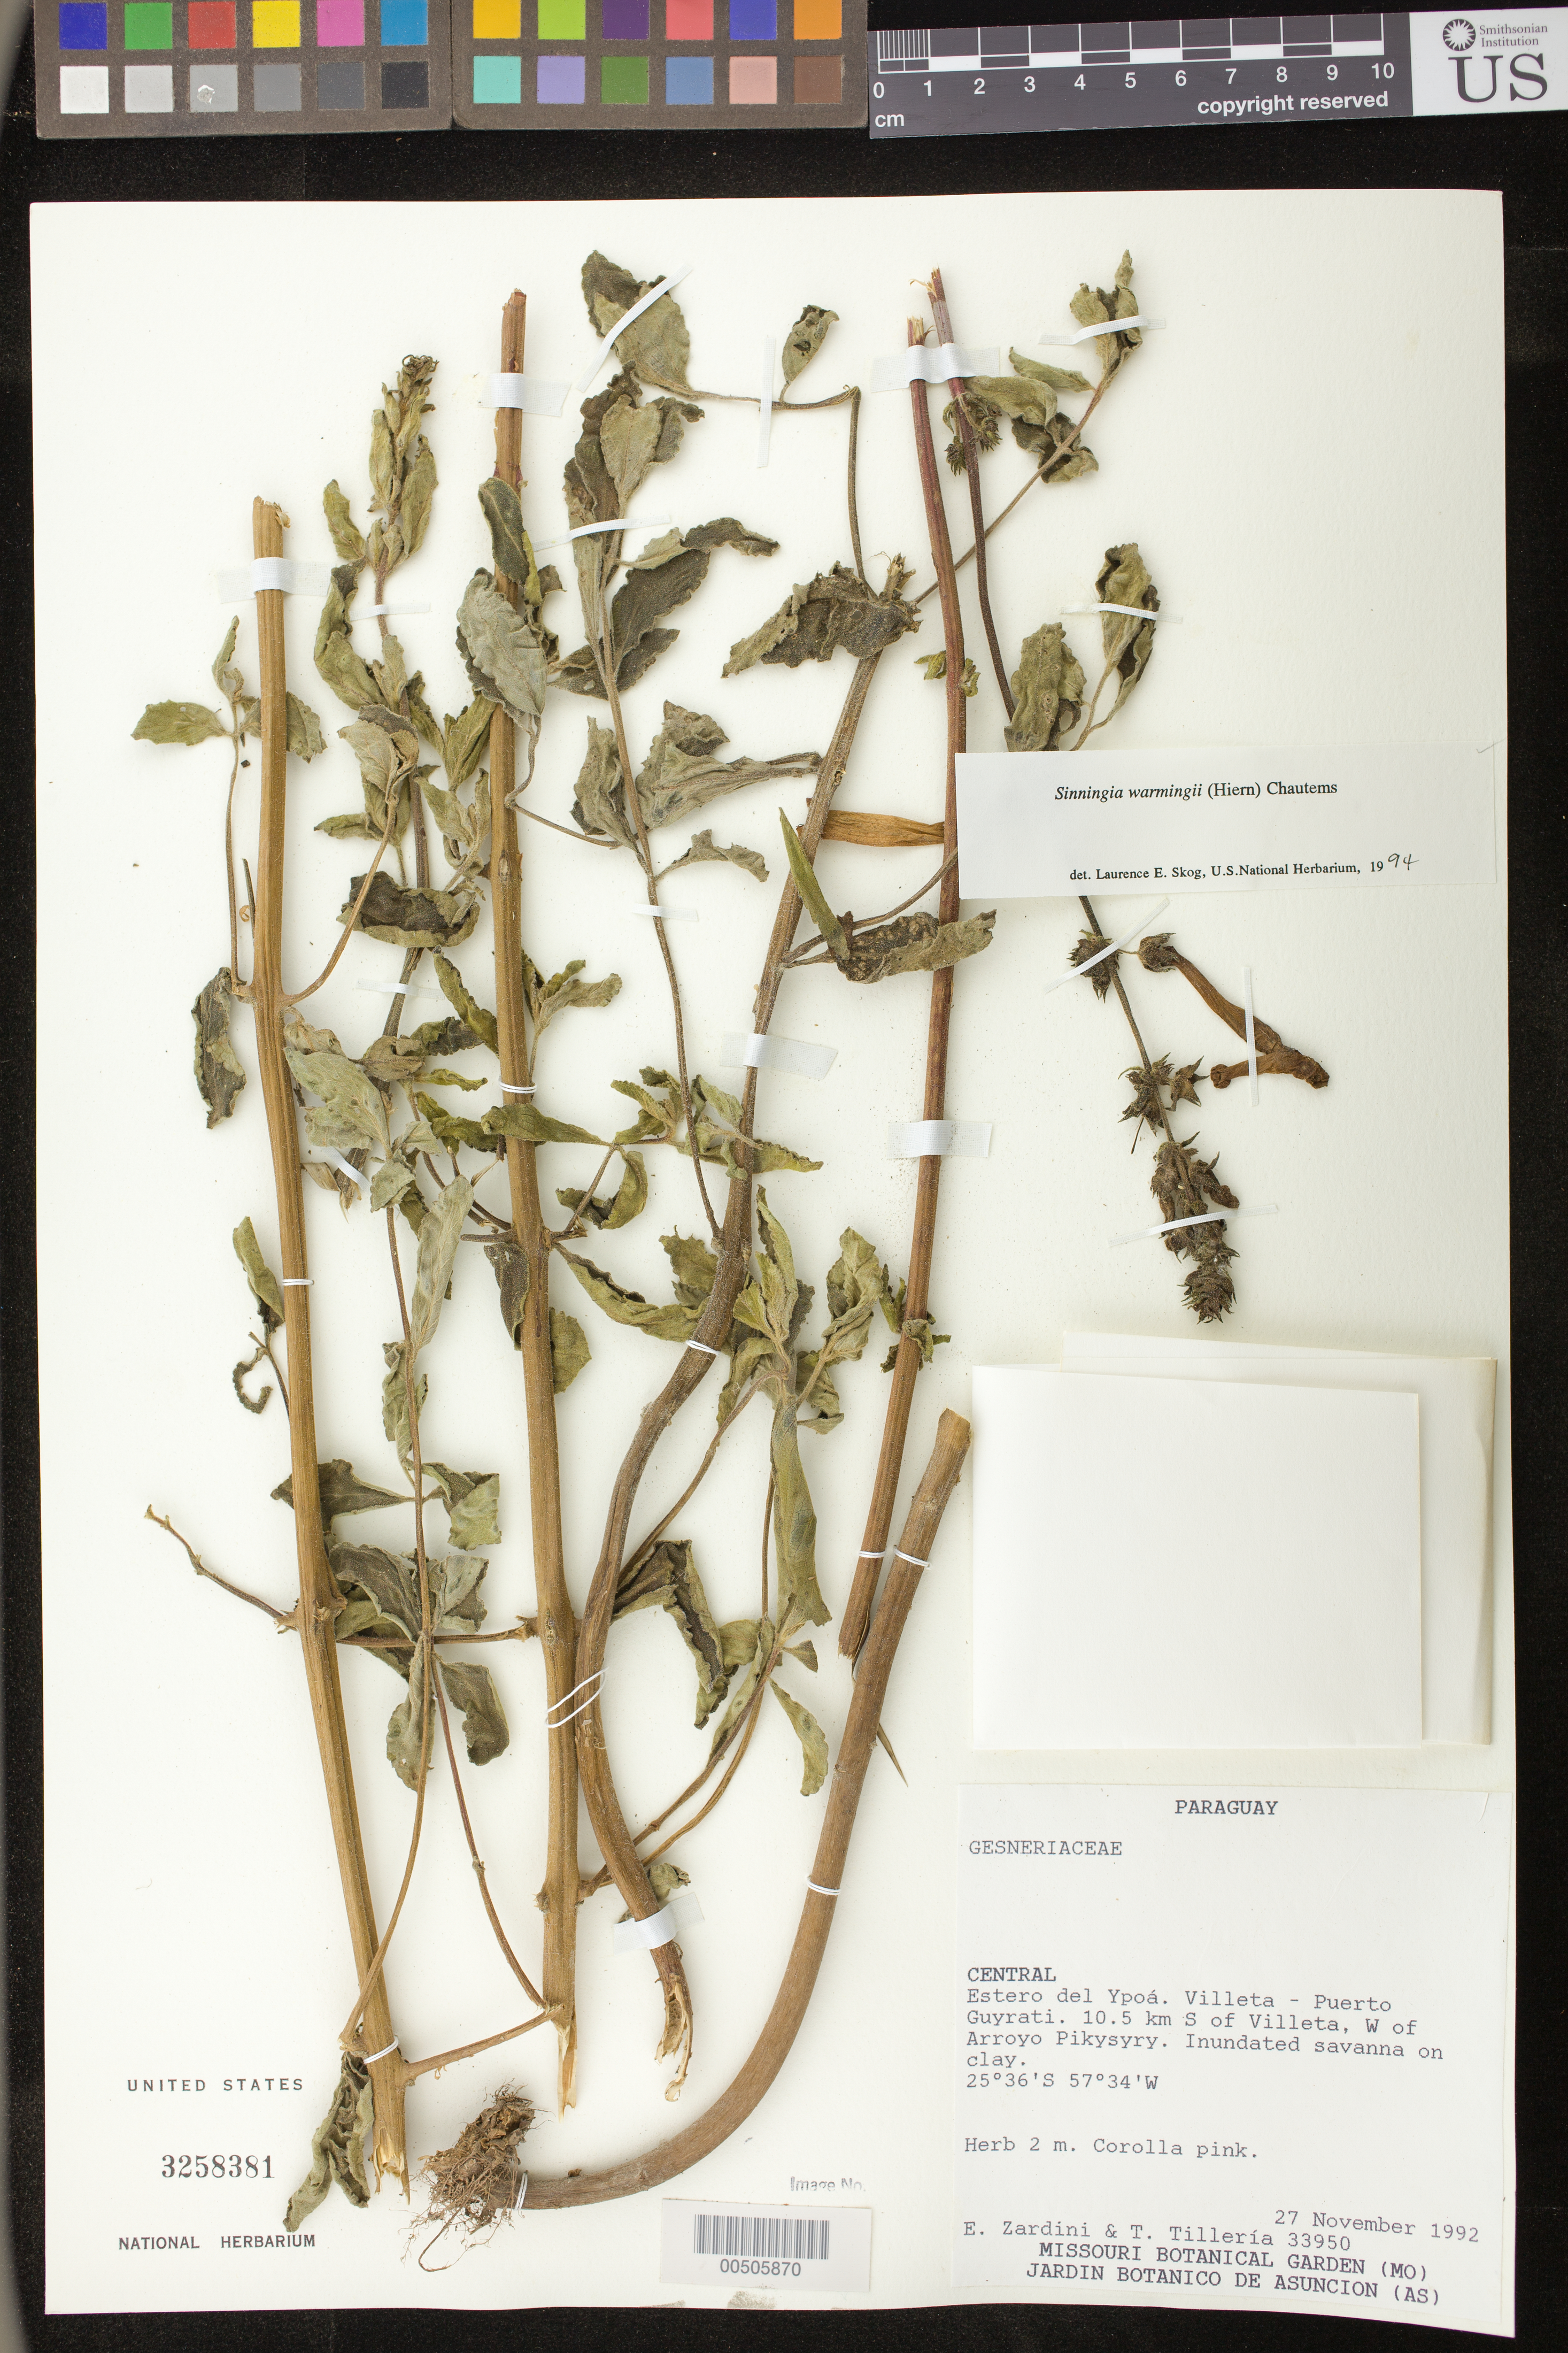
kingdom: Plantae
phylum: Tracheophyta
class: Magnoliopsida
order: Lamiales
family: Gesneriaceae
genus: Sinningia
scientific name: Sinningia warmingii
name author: (Hiern) Chautems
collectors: E. M. Zardini & T. Tilleria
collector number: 33950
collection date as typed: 27 Nov 1992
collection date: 1992-11-27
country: Paraguay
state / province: Central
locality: Ypoa, Villeta - Puerto Guyrati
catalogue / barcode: US 3258381